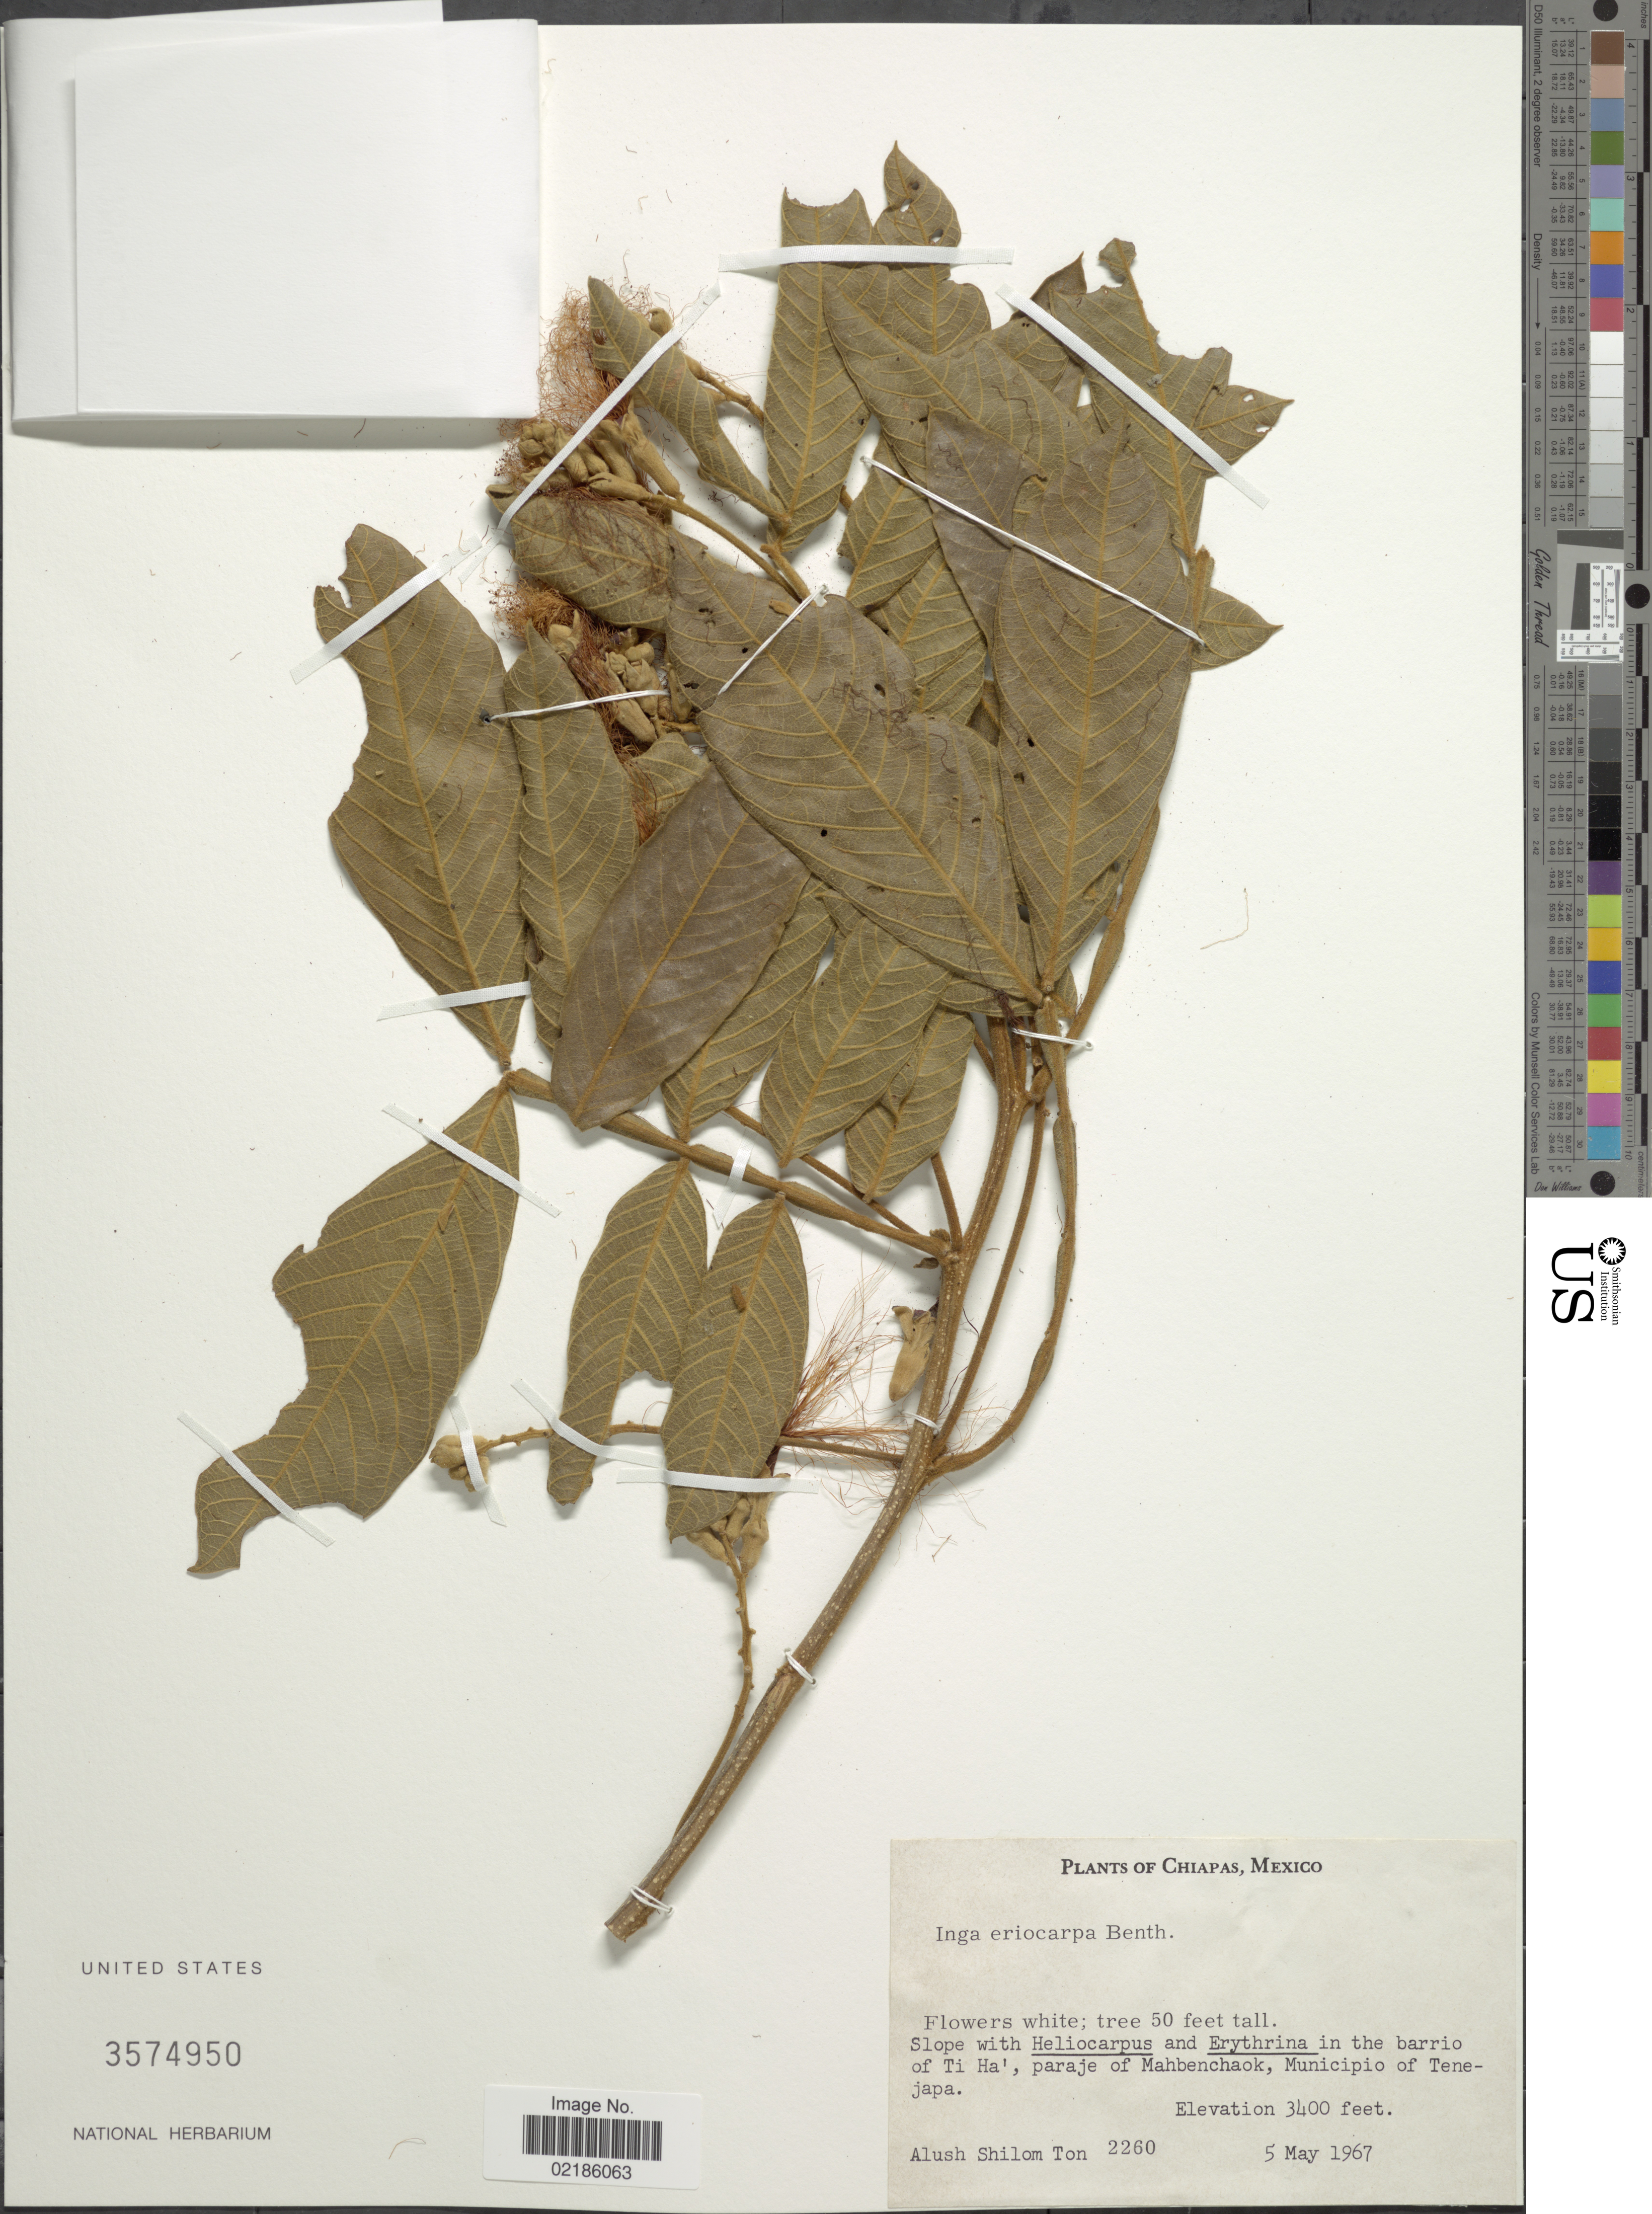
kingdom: Plantae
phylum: Tracheophyta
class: Magnoliopsida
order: Fabales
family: Fabaceae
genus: Inga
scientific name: Inga endlicheri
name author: (Kuntze) J.F. Macbr.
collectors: A. M. Ton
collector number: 2260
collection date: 1967-05-05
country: Mexico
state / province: Chiapas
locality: In the barrio of Ti Ha', paraje of Mahbenchaok, Municipio of Tenejapa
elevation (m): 1036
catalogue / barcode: US 3574950